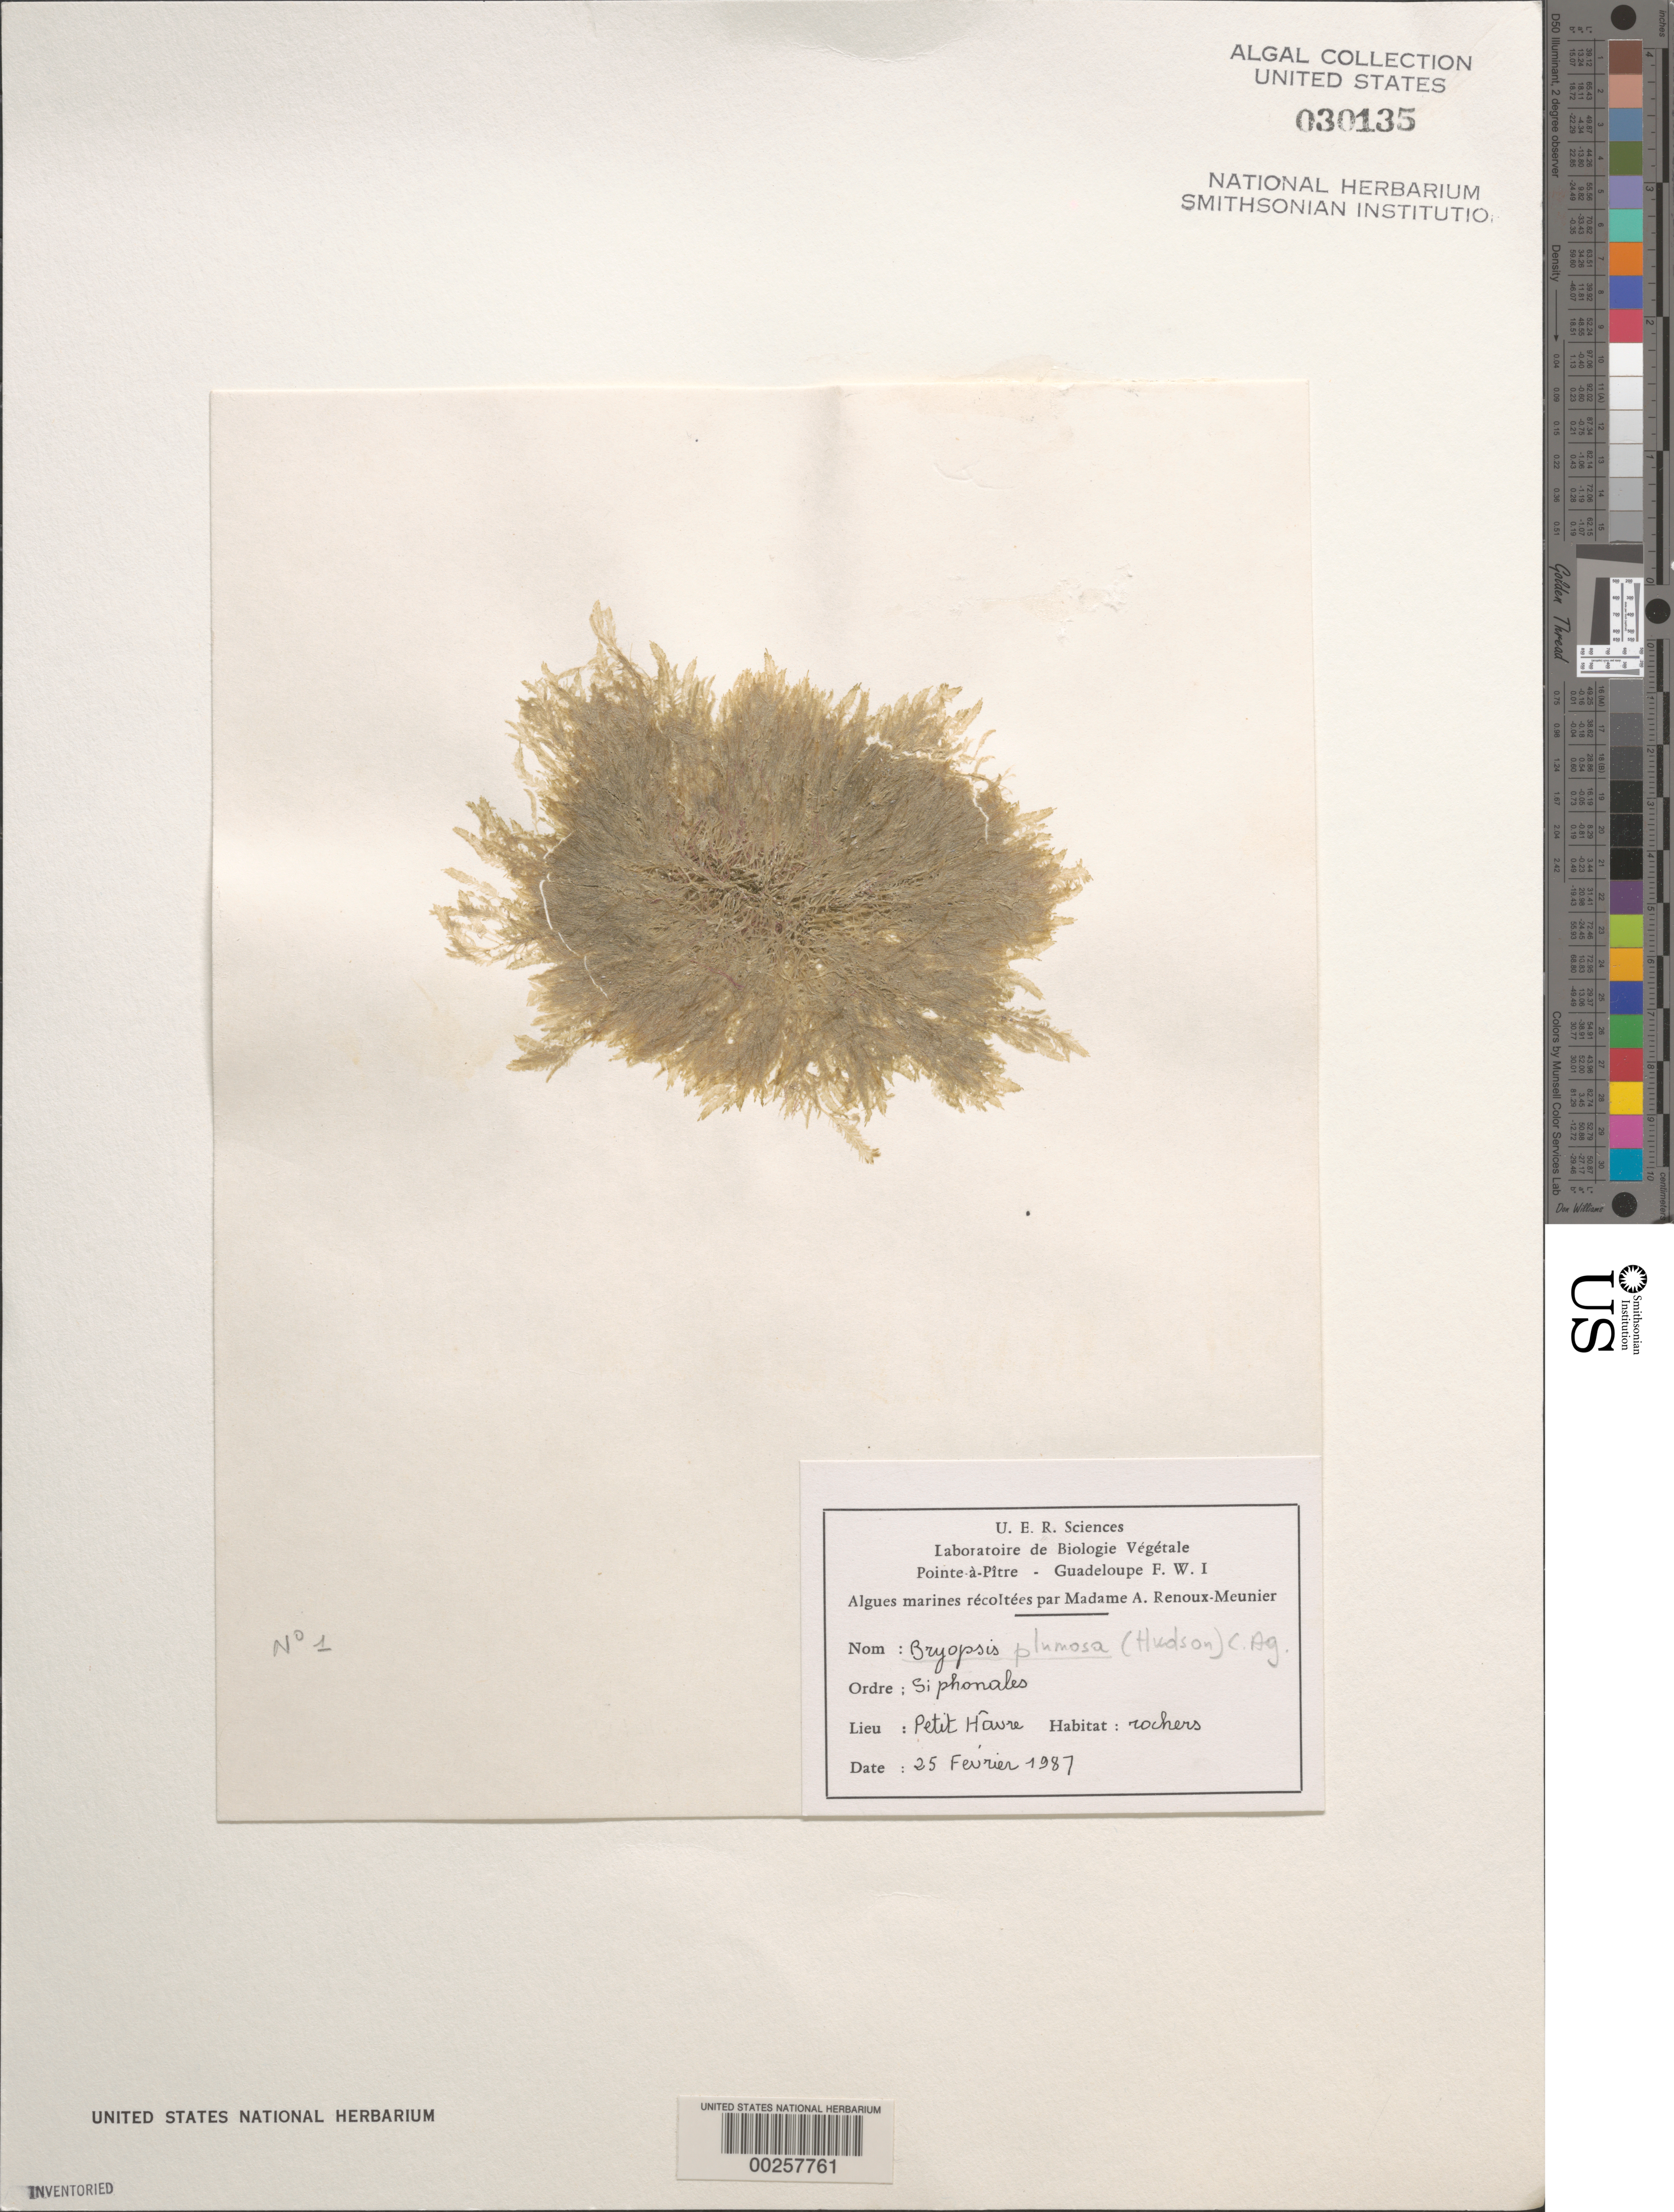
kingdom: Plantae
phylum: Chlorophyta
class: Ulvophyceae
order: Bryopsidales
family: Bryopsidaceae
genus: Bryopsis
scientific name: Bryopsis plumosa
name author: (Huds.) C. Agardh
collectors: A. Renoux-Meunier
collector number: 1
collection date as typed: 25 Feb 1987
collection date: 1987-02-25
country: Guadeloupe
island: Grande Terre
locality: Petit Havre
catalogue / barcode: US 30135